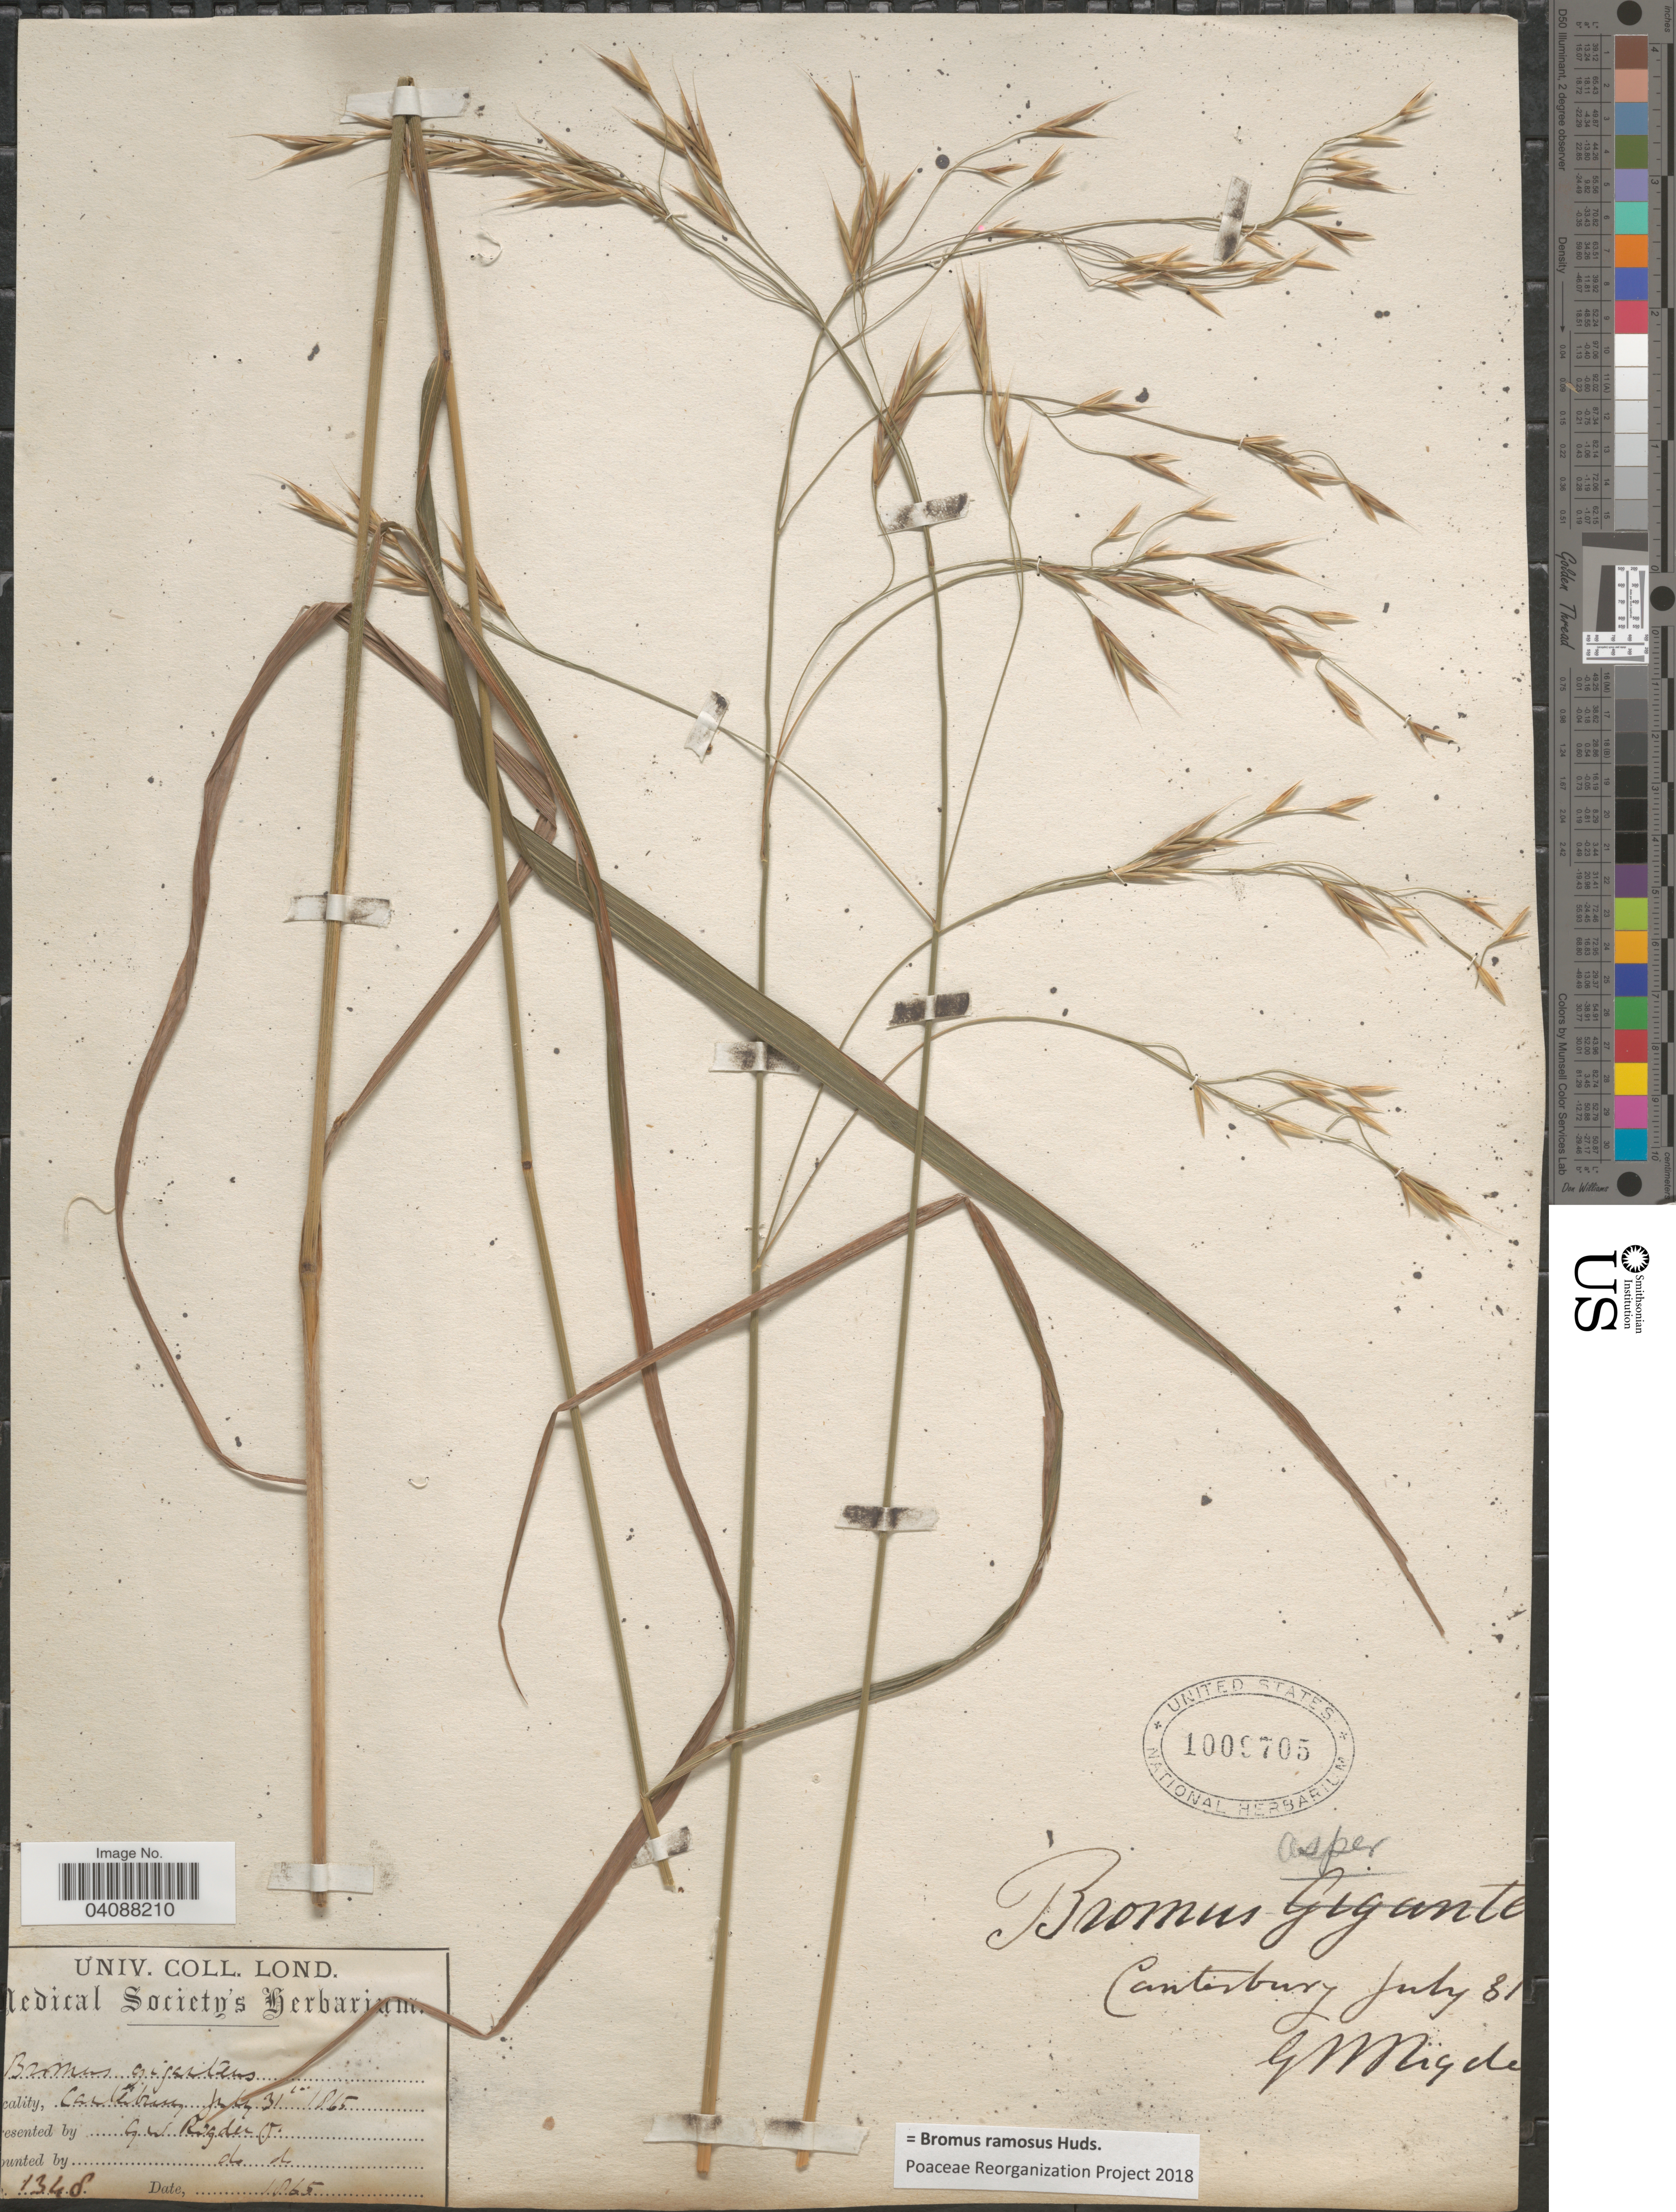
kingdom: Plantae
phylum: Tracheophyta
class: Liliopsida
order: Poales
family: Poaceae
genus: Bromus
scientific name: Bromus ramosus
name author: Huds.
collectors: G. Rigden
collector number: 1348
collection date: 1865-07-31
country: New Zealand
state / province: Canterbury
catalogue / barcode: US 1009705